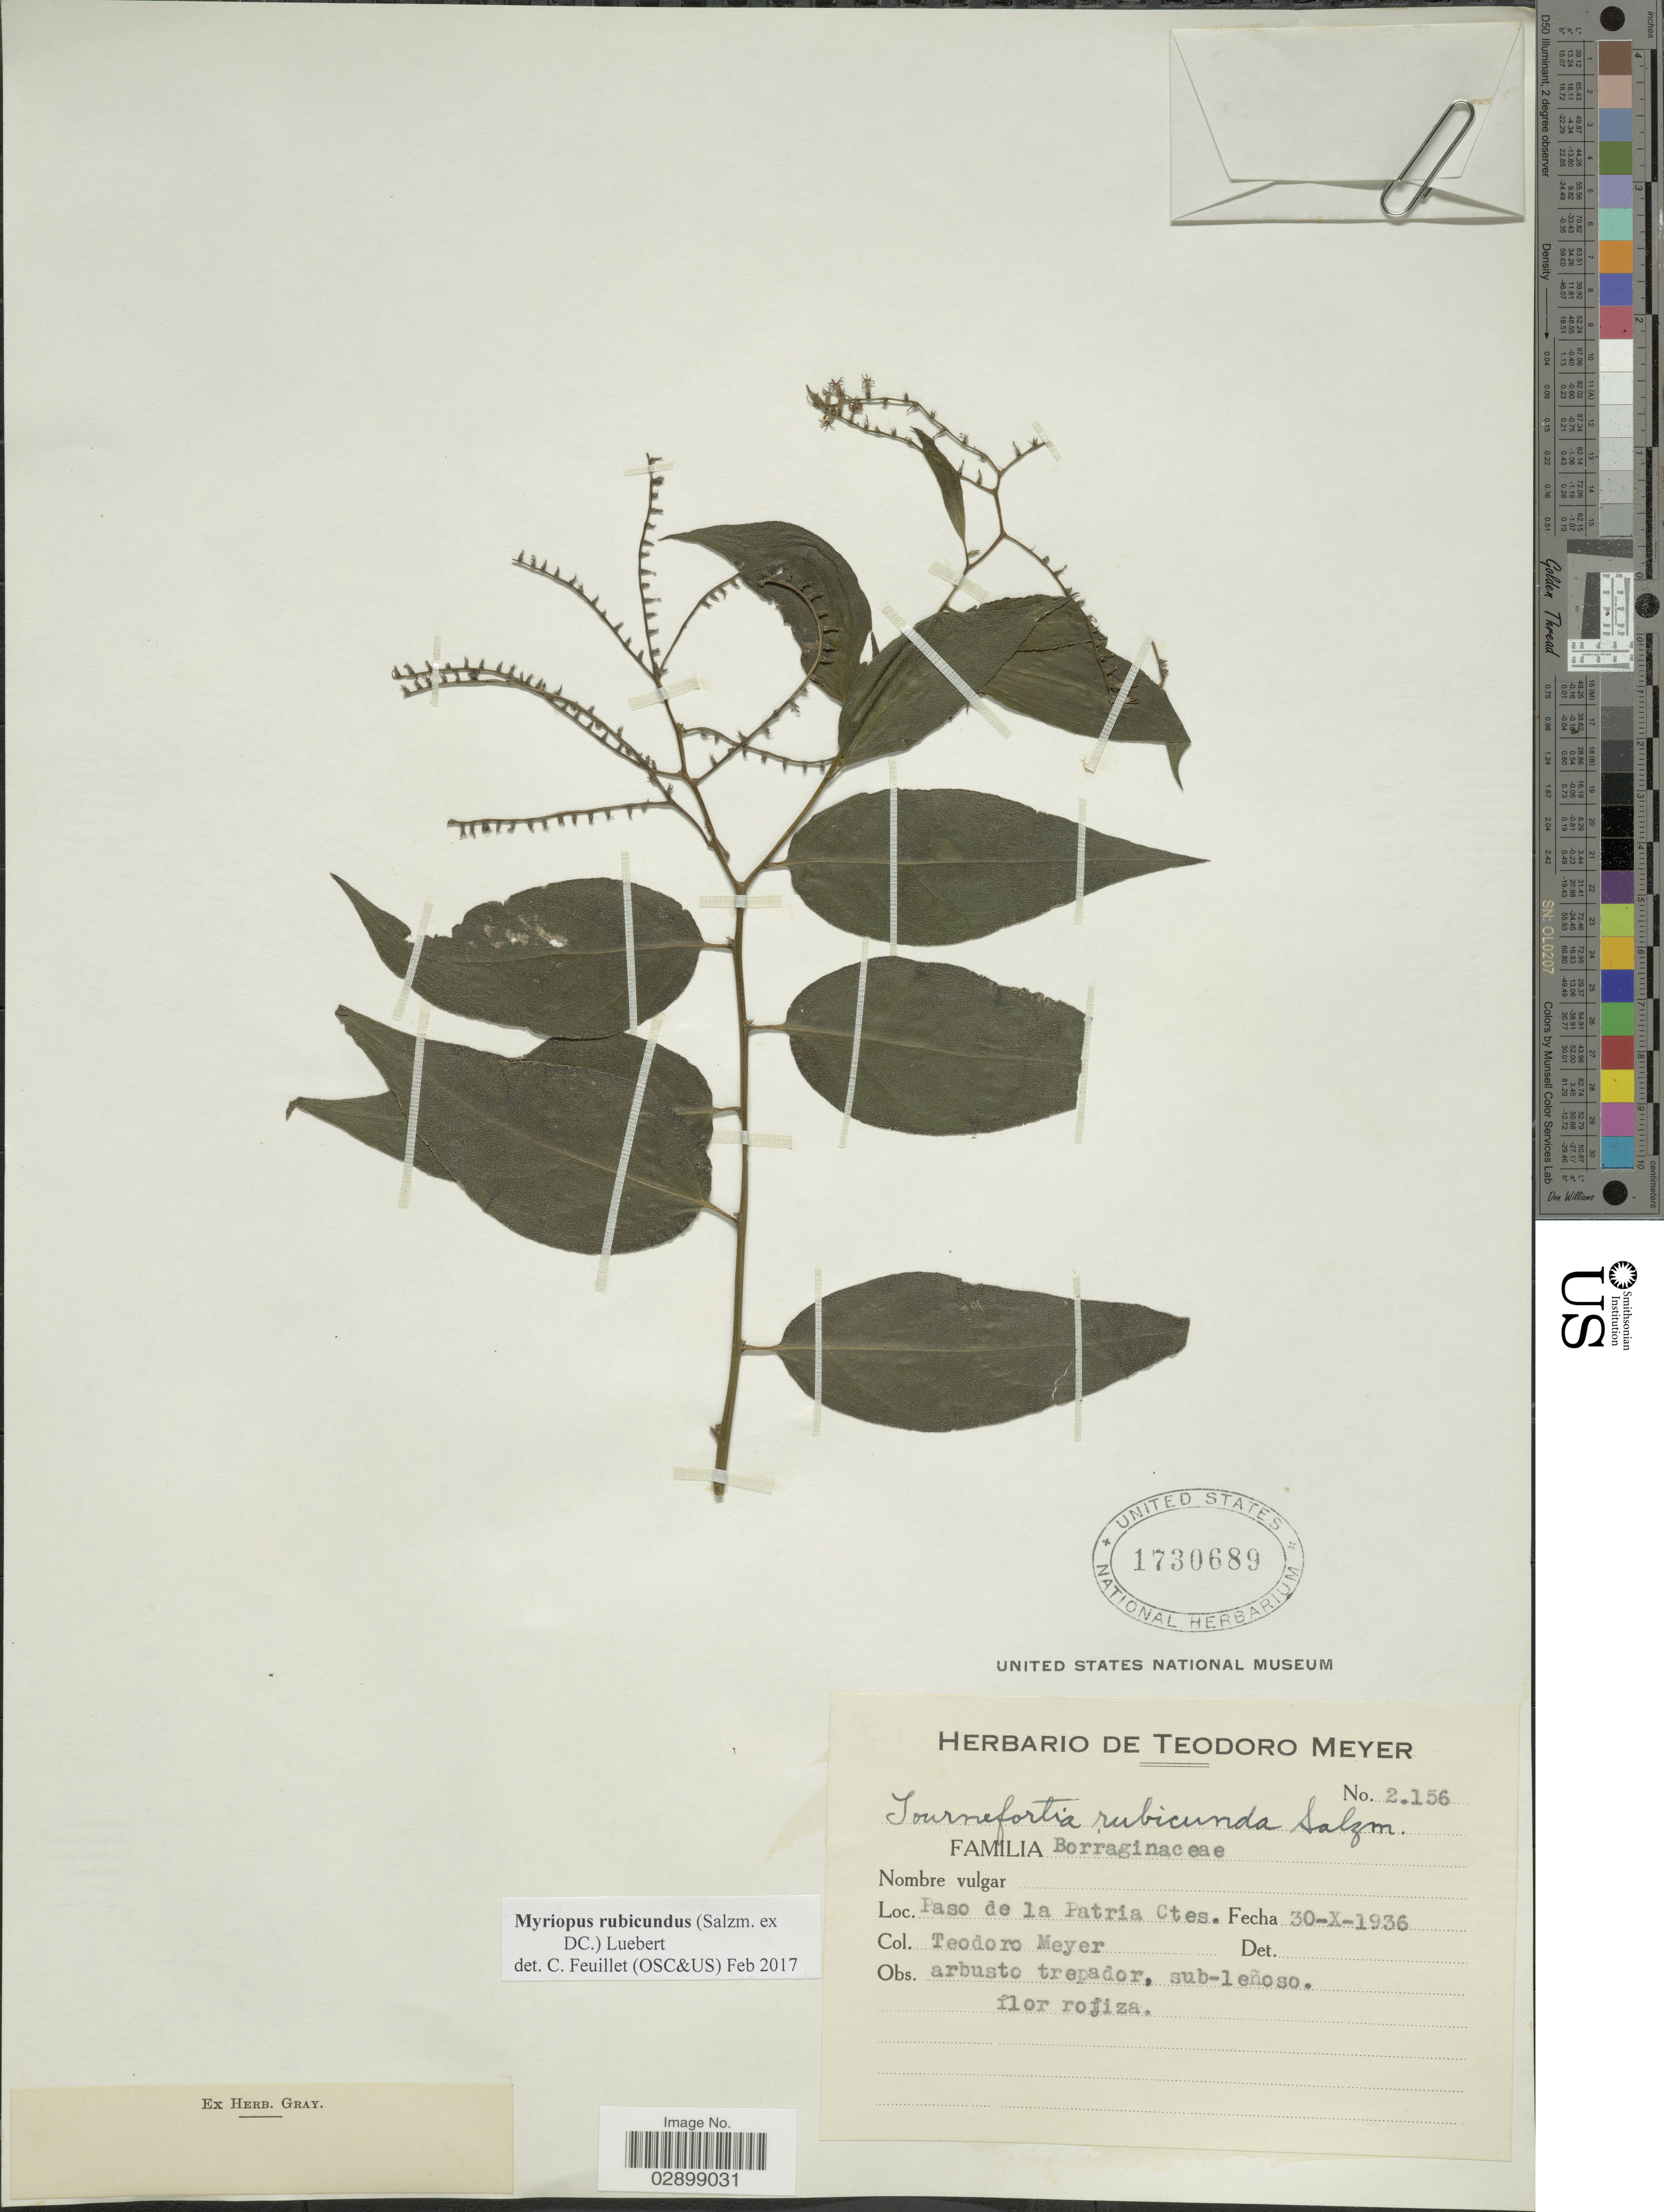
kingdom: Plantae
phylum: Tracheophyta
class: Magnoliopsida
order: Boraginales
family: Heliotropiaceae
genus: Myriopus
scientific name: Myriopus rubicundus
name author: (Salzm. ex DC.)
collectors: T. Meyer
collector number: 2156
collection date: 1936-10-30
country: Argentina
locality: Paso de la Patria Ctes.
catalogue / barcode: US 1730689